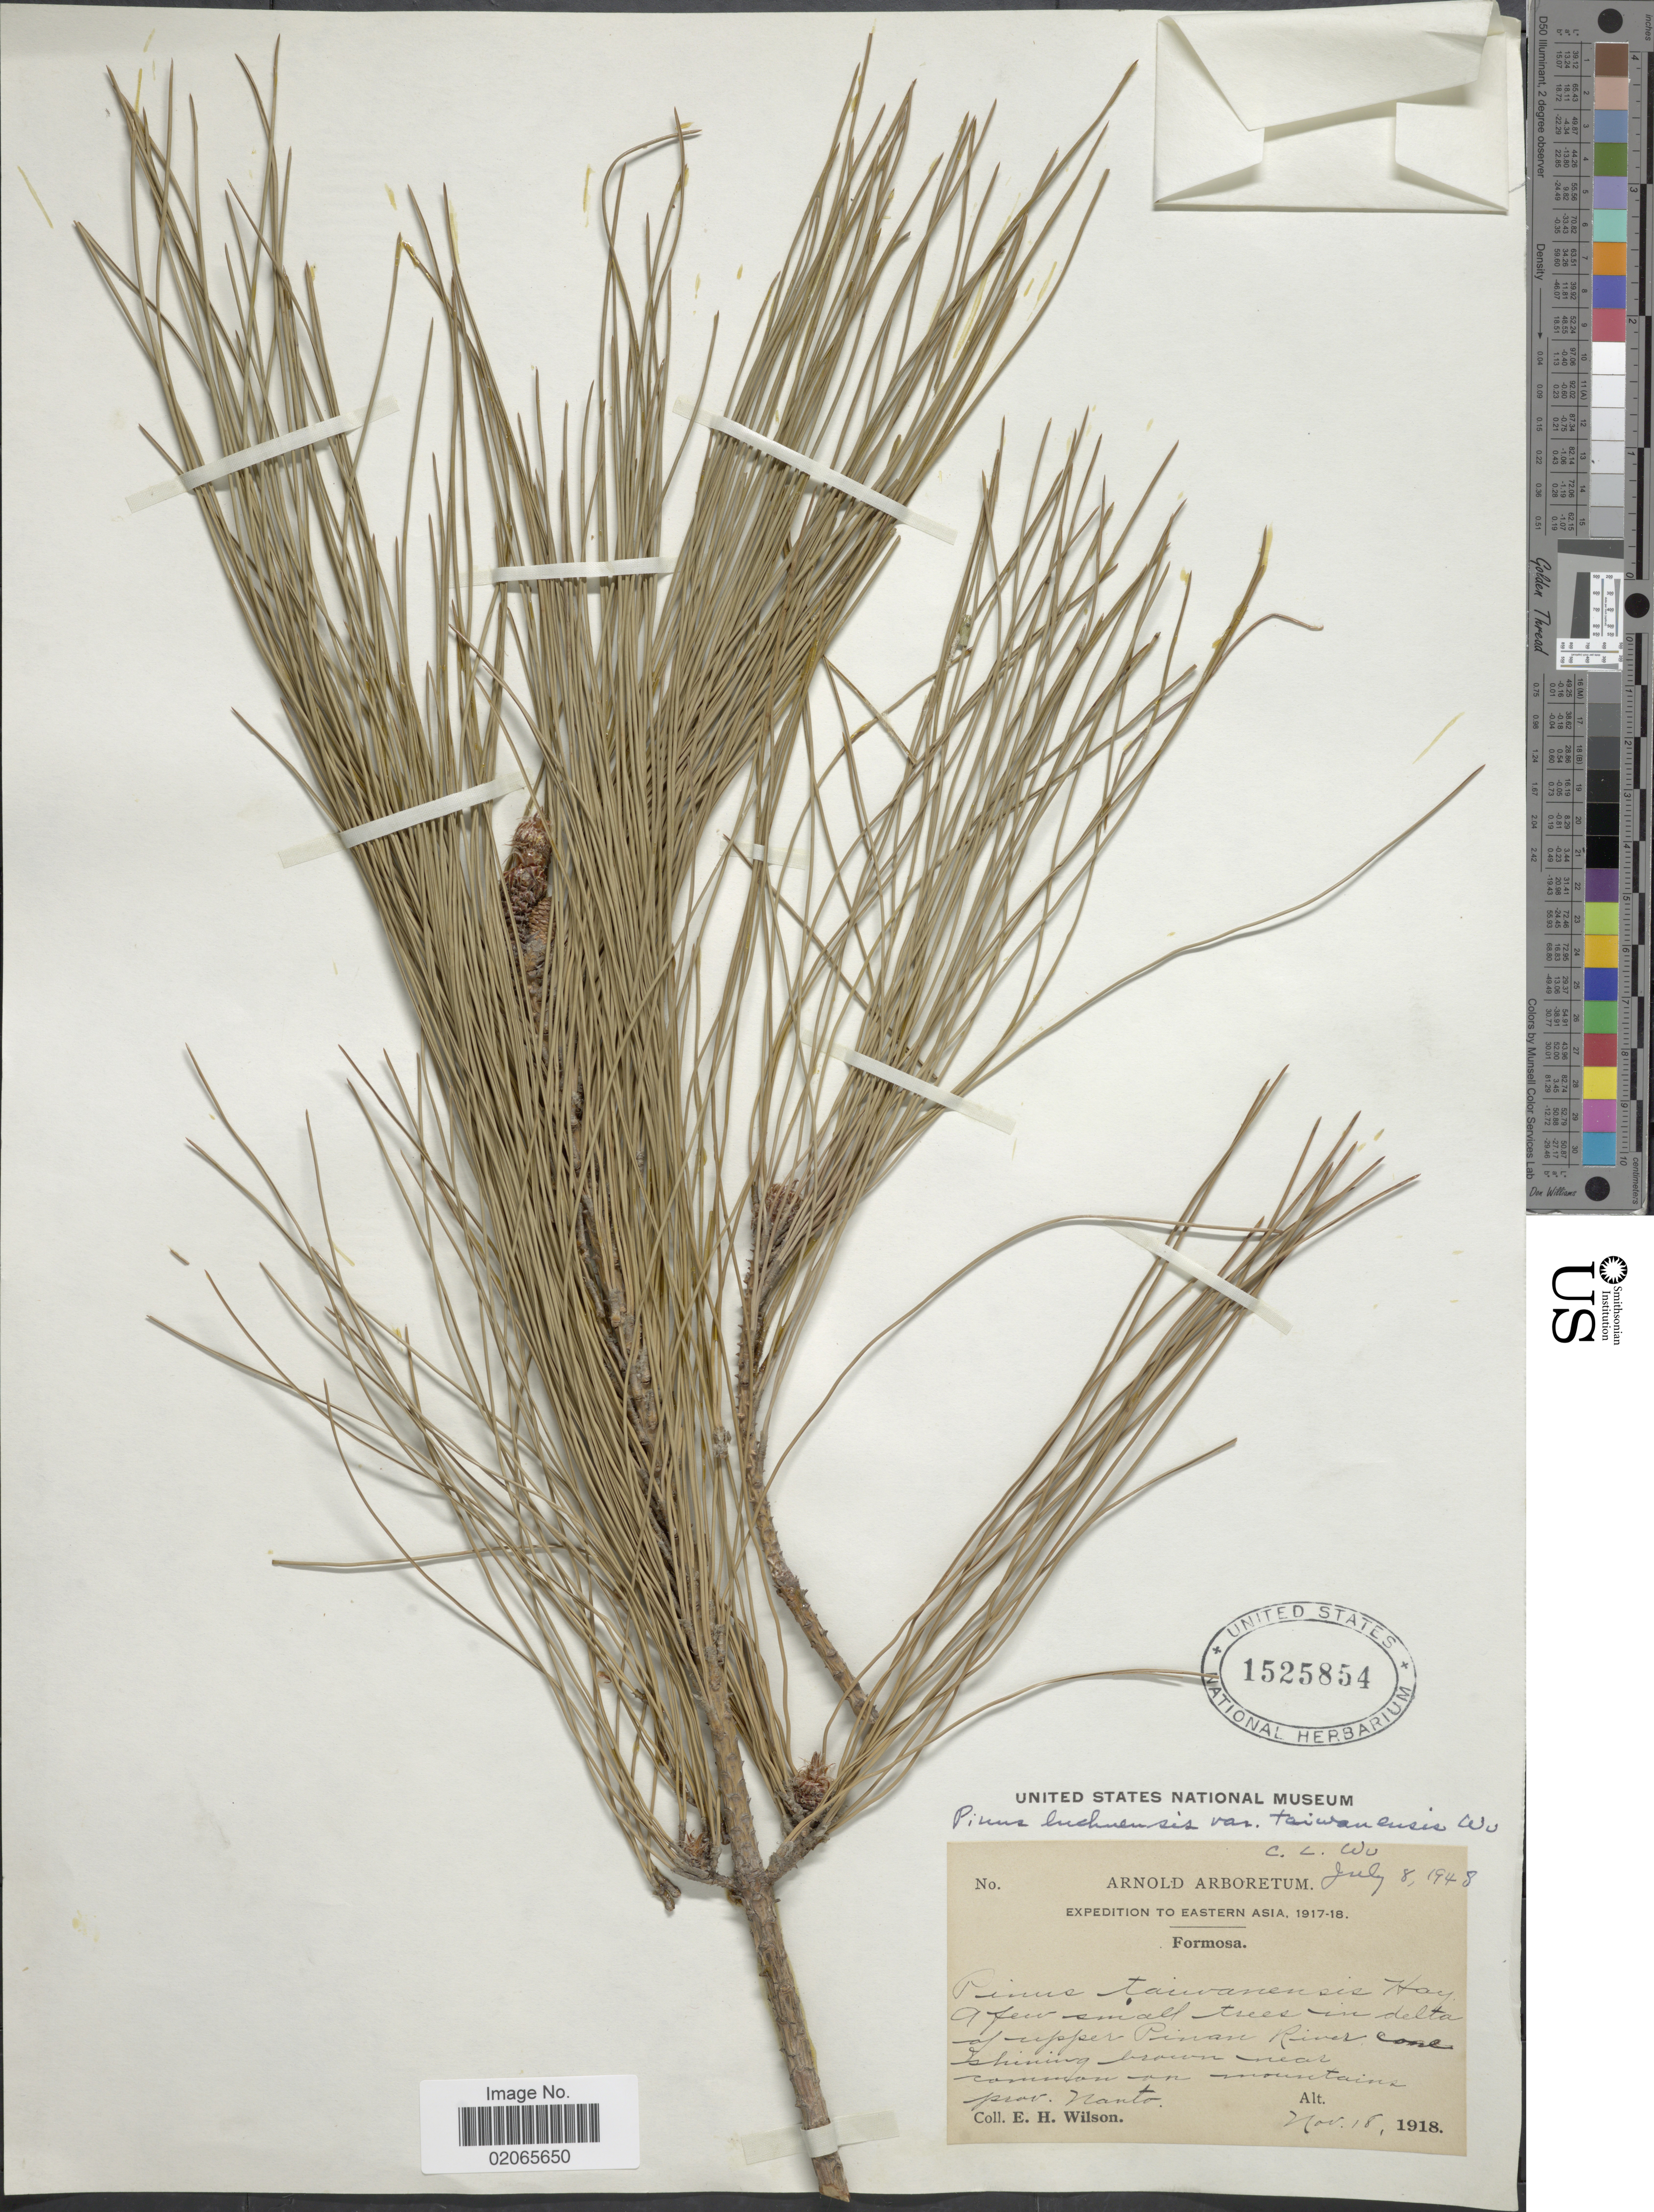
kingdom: Plantae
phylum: Tracheophyta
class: Pinopsida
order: Pinales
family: Pinaceae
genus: Pinus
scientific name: Pinus luchuensis subsp. taiwanensis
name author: (Hayata) D.Z. Li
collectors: E. Wilson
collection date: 1917-11-18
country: Taiwan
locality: Eastern Asia, Prov. Nanto, A few small trees in delta of upper Pinan River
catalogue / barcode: US 1525854